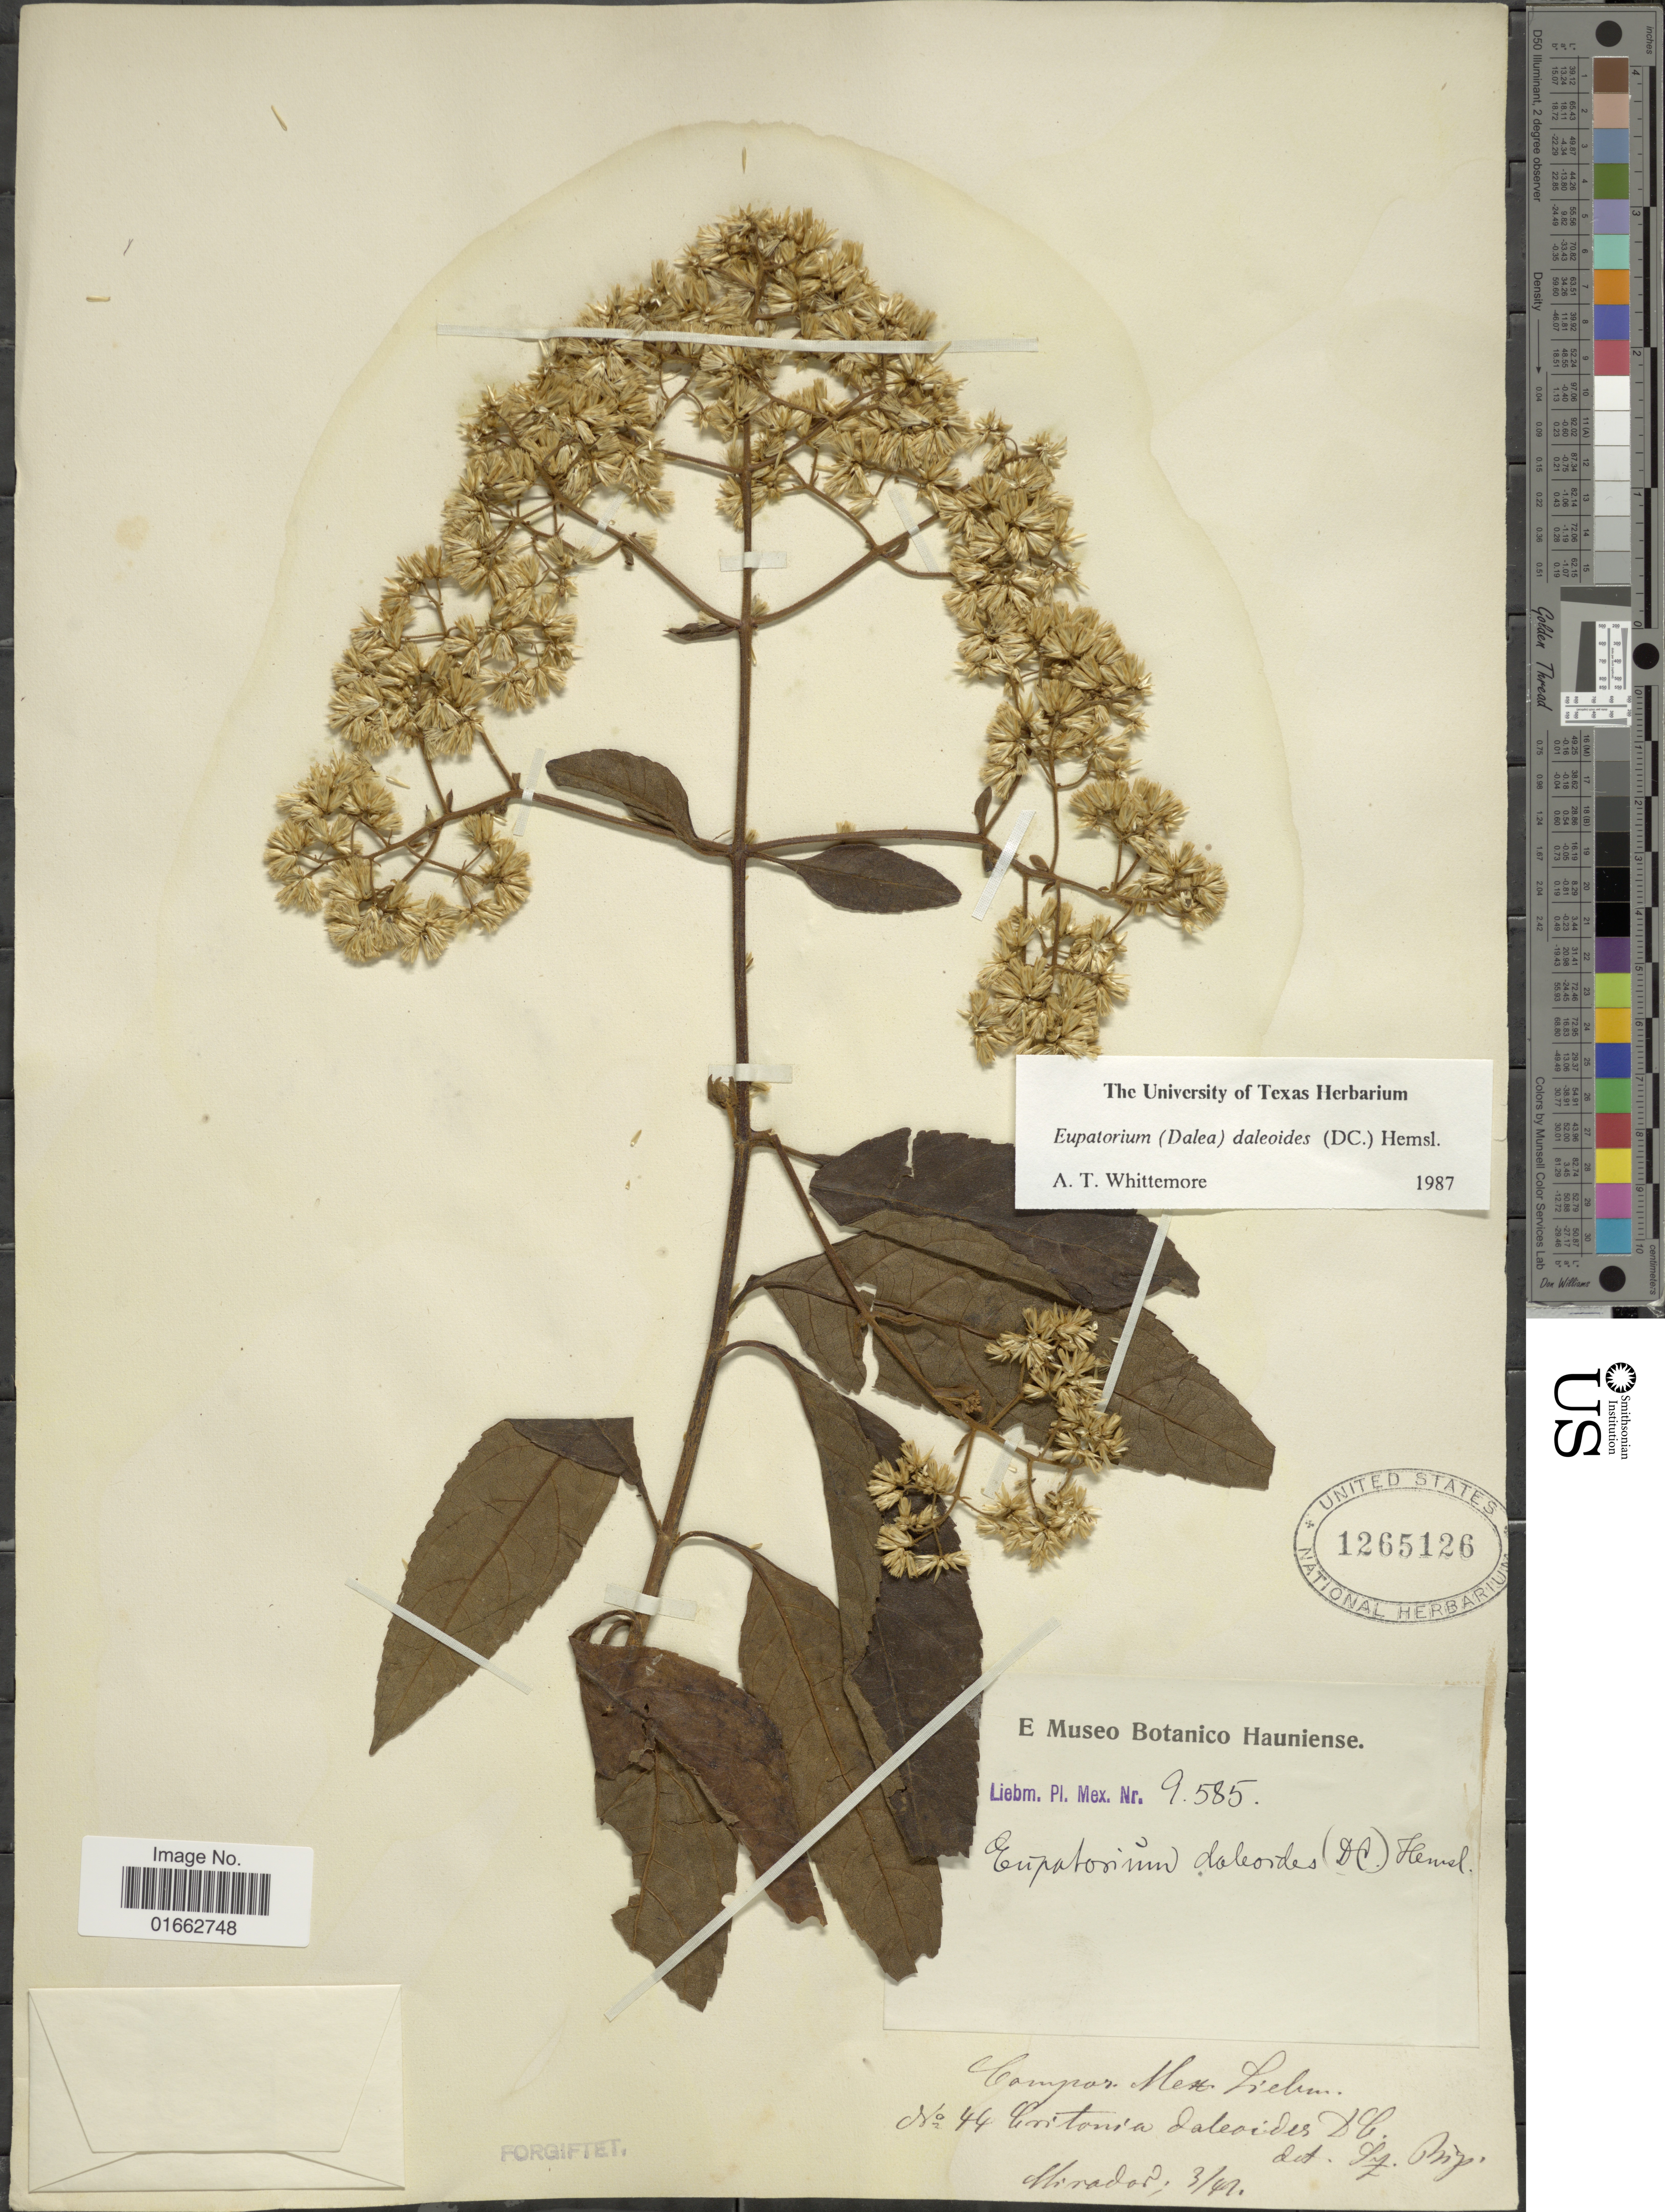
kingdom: Plantae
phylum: Tracheophyta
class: Magnoliopsida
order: Asterales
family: Asteraceae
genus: Critonia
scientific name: Critonia daleoides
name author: DC.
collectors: Liebmann, --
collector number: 9585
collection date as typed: Transcribed d/m/y: /3/41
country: Mexico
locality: Mirador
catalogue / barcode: US 1265126